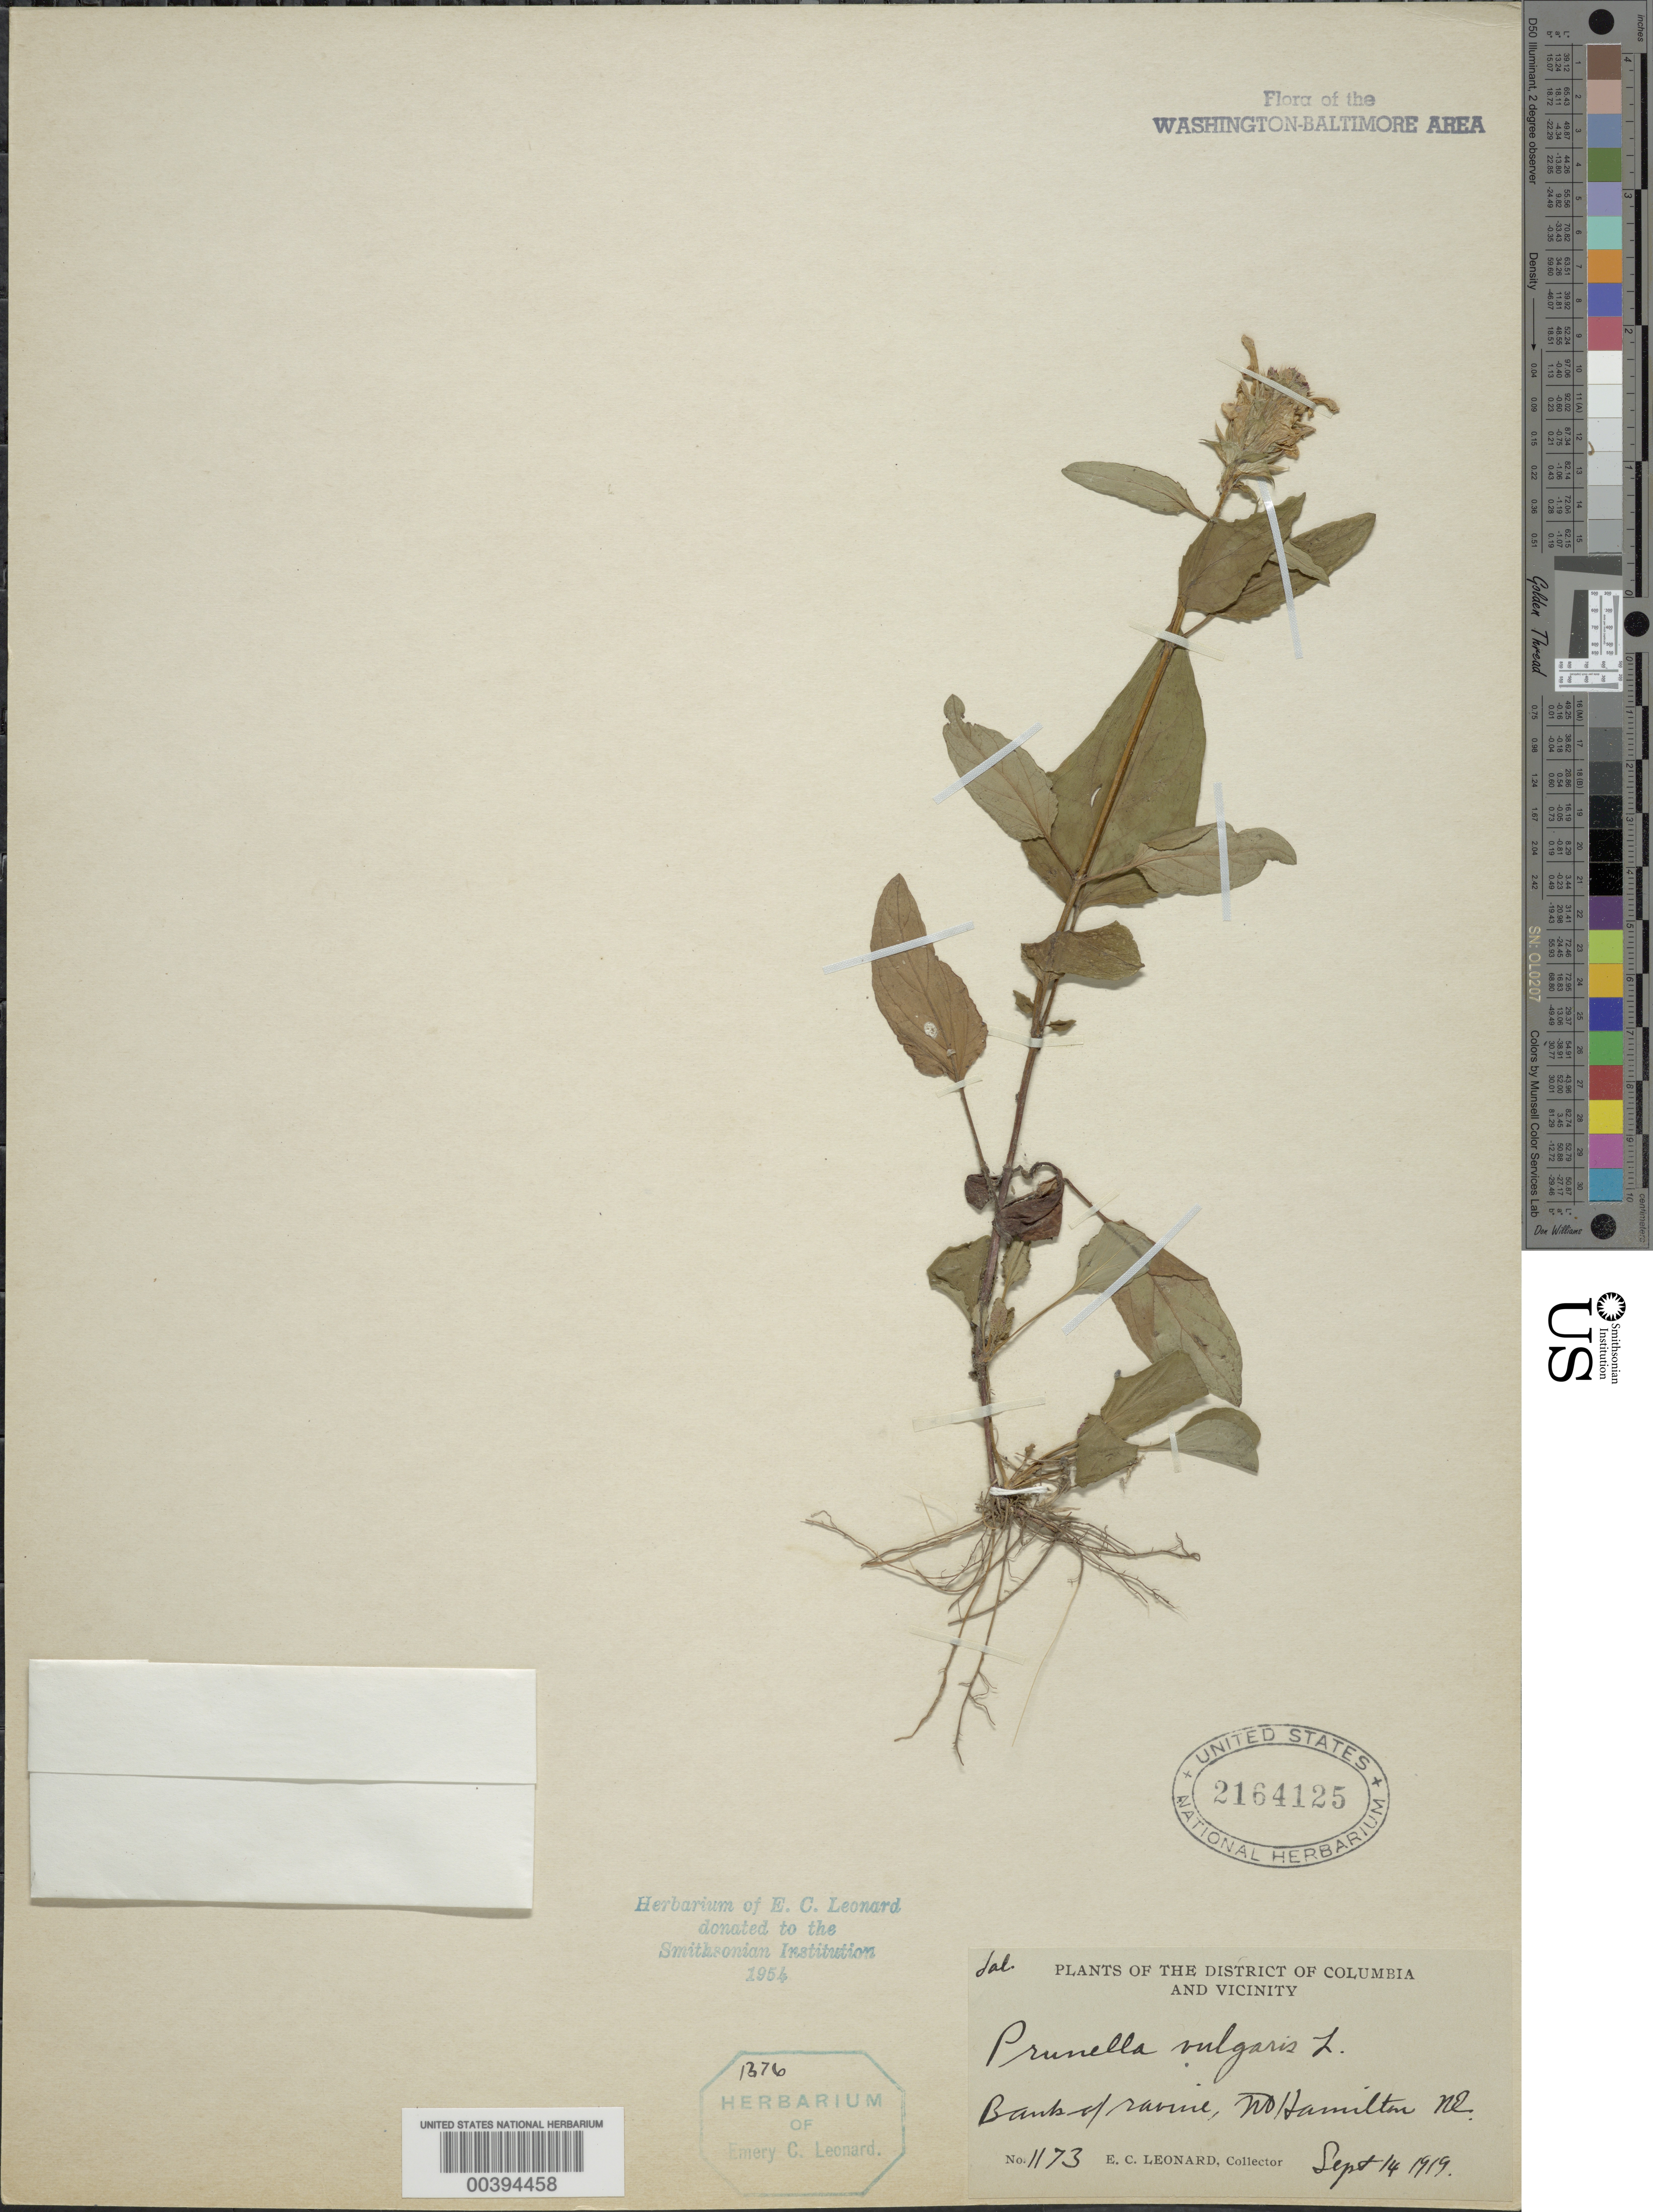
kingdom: Plantae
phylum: Tracheophyta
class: Magnoliopsida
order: Lamiales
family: Lamiaceae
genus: Prunella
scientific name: Prunella vulgaris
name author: L.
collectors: E. C. Leonard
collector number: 1173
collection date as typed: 14 Sep 1919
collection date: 1919-09-14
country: United States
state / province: District of Columbia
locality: Mt. Hamilton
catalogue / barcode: US 2164125